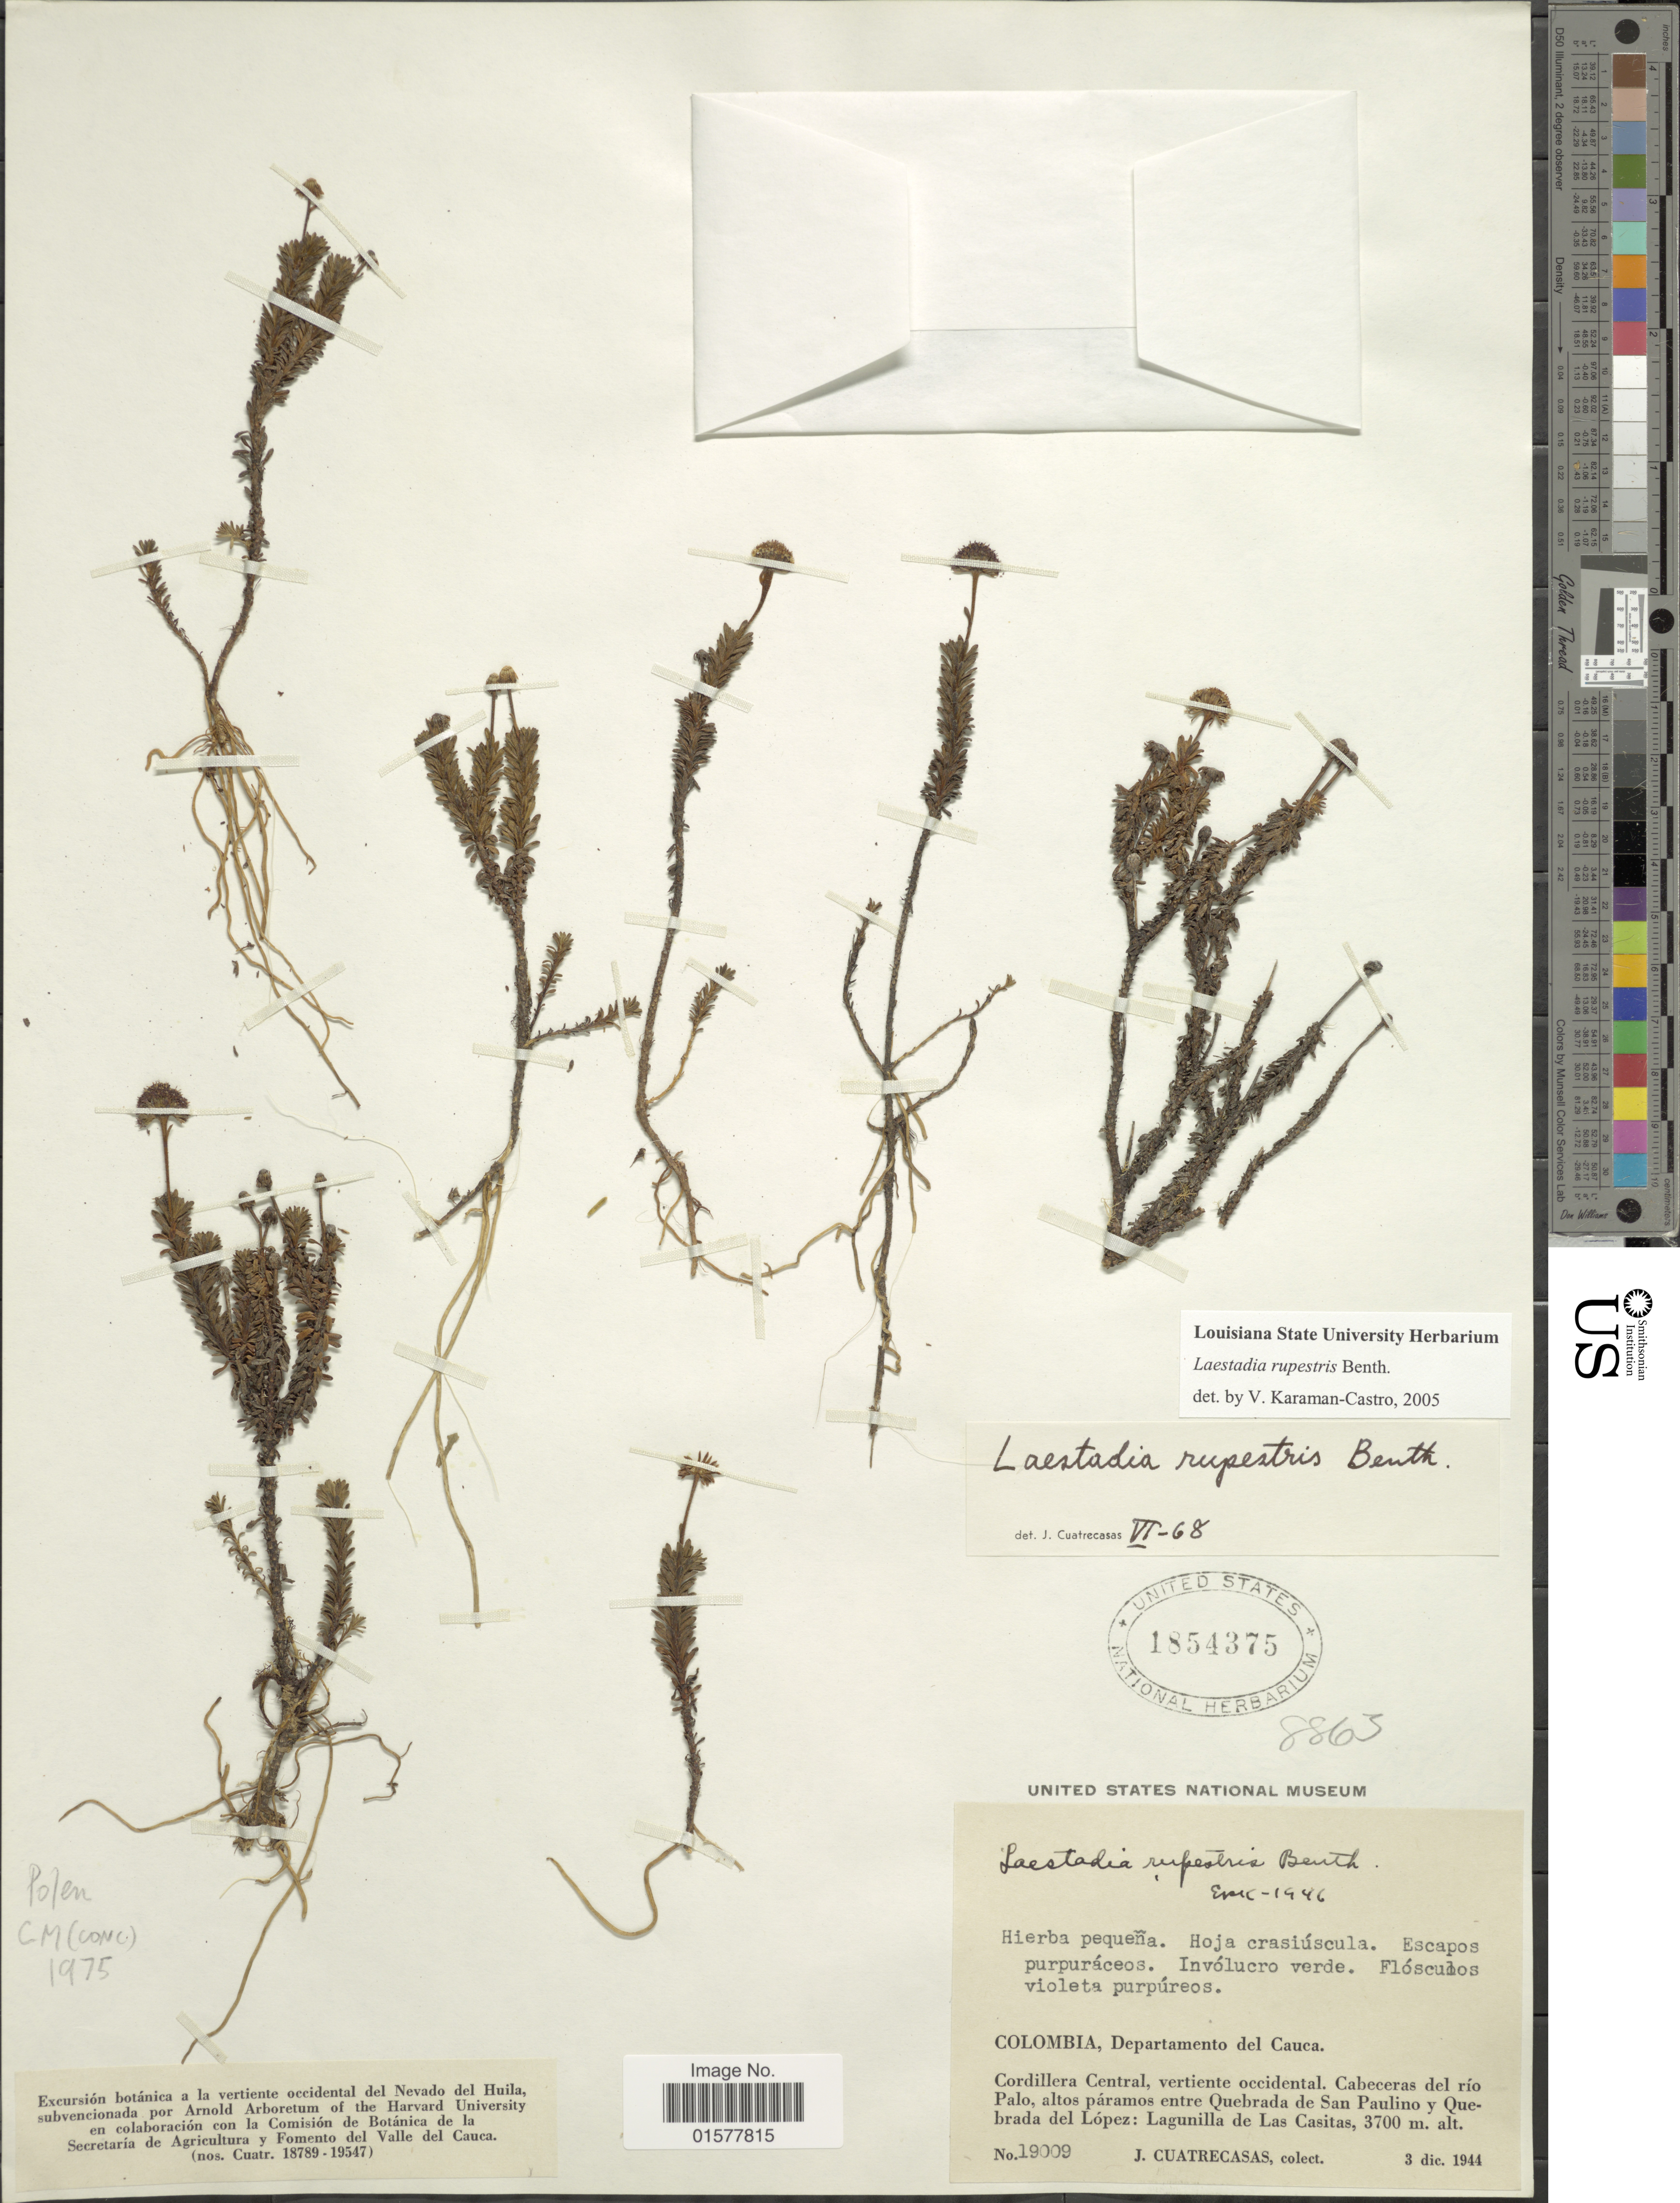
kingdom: Plantae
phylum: Tracheophyta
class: Magnoliopsida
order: Asterales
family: Asteraceae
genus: Laestadia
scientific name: Laestadia rupestris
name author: Benth.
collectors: J. Cuatrecasas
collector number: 19009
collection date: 1944-12-03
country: Colombia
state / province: Cauca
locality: Departamento del Cauca, Cordillera Central, vertiente occidental, Cabeceras del rio Palo, altos paramos entre Quebrada de San Paulino y Quebrada del Lopez; Lagunilla de Las Casitas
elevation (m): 3700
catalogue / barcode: US 1854375